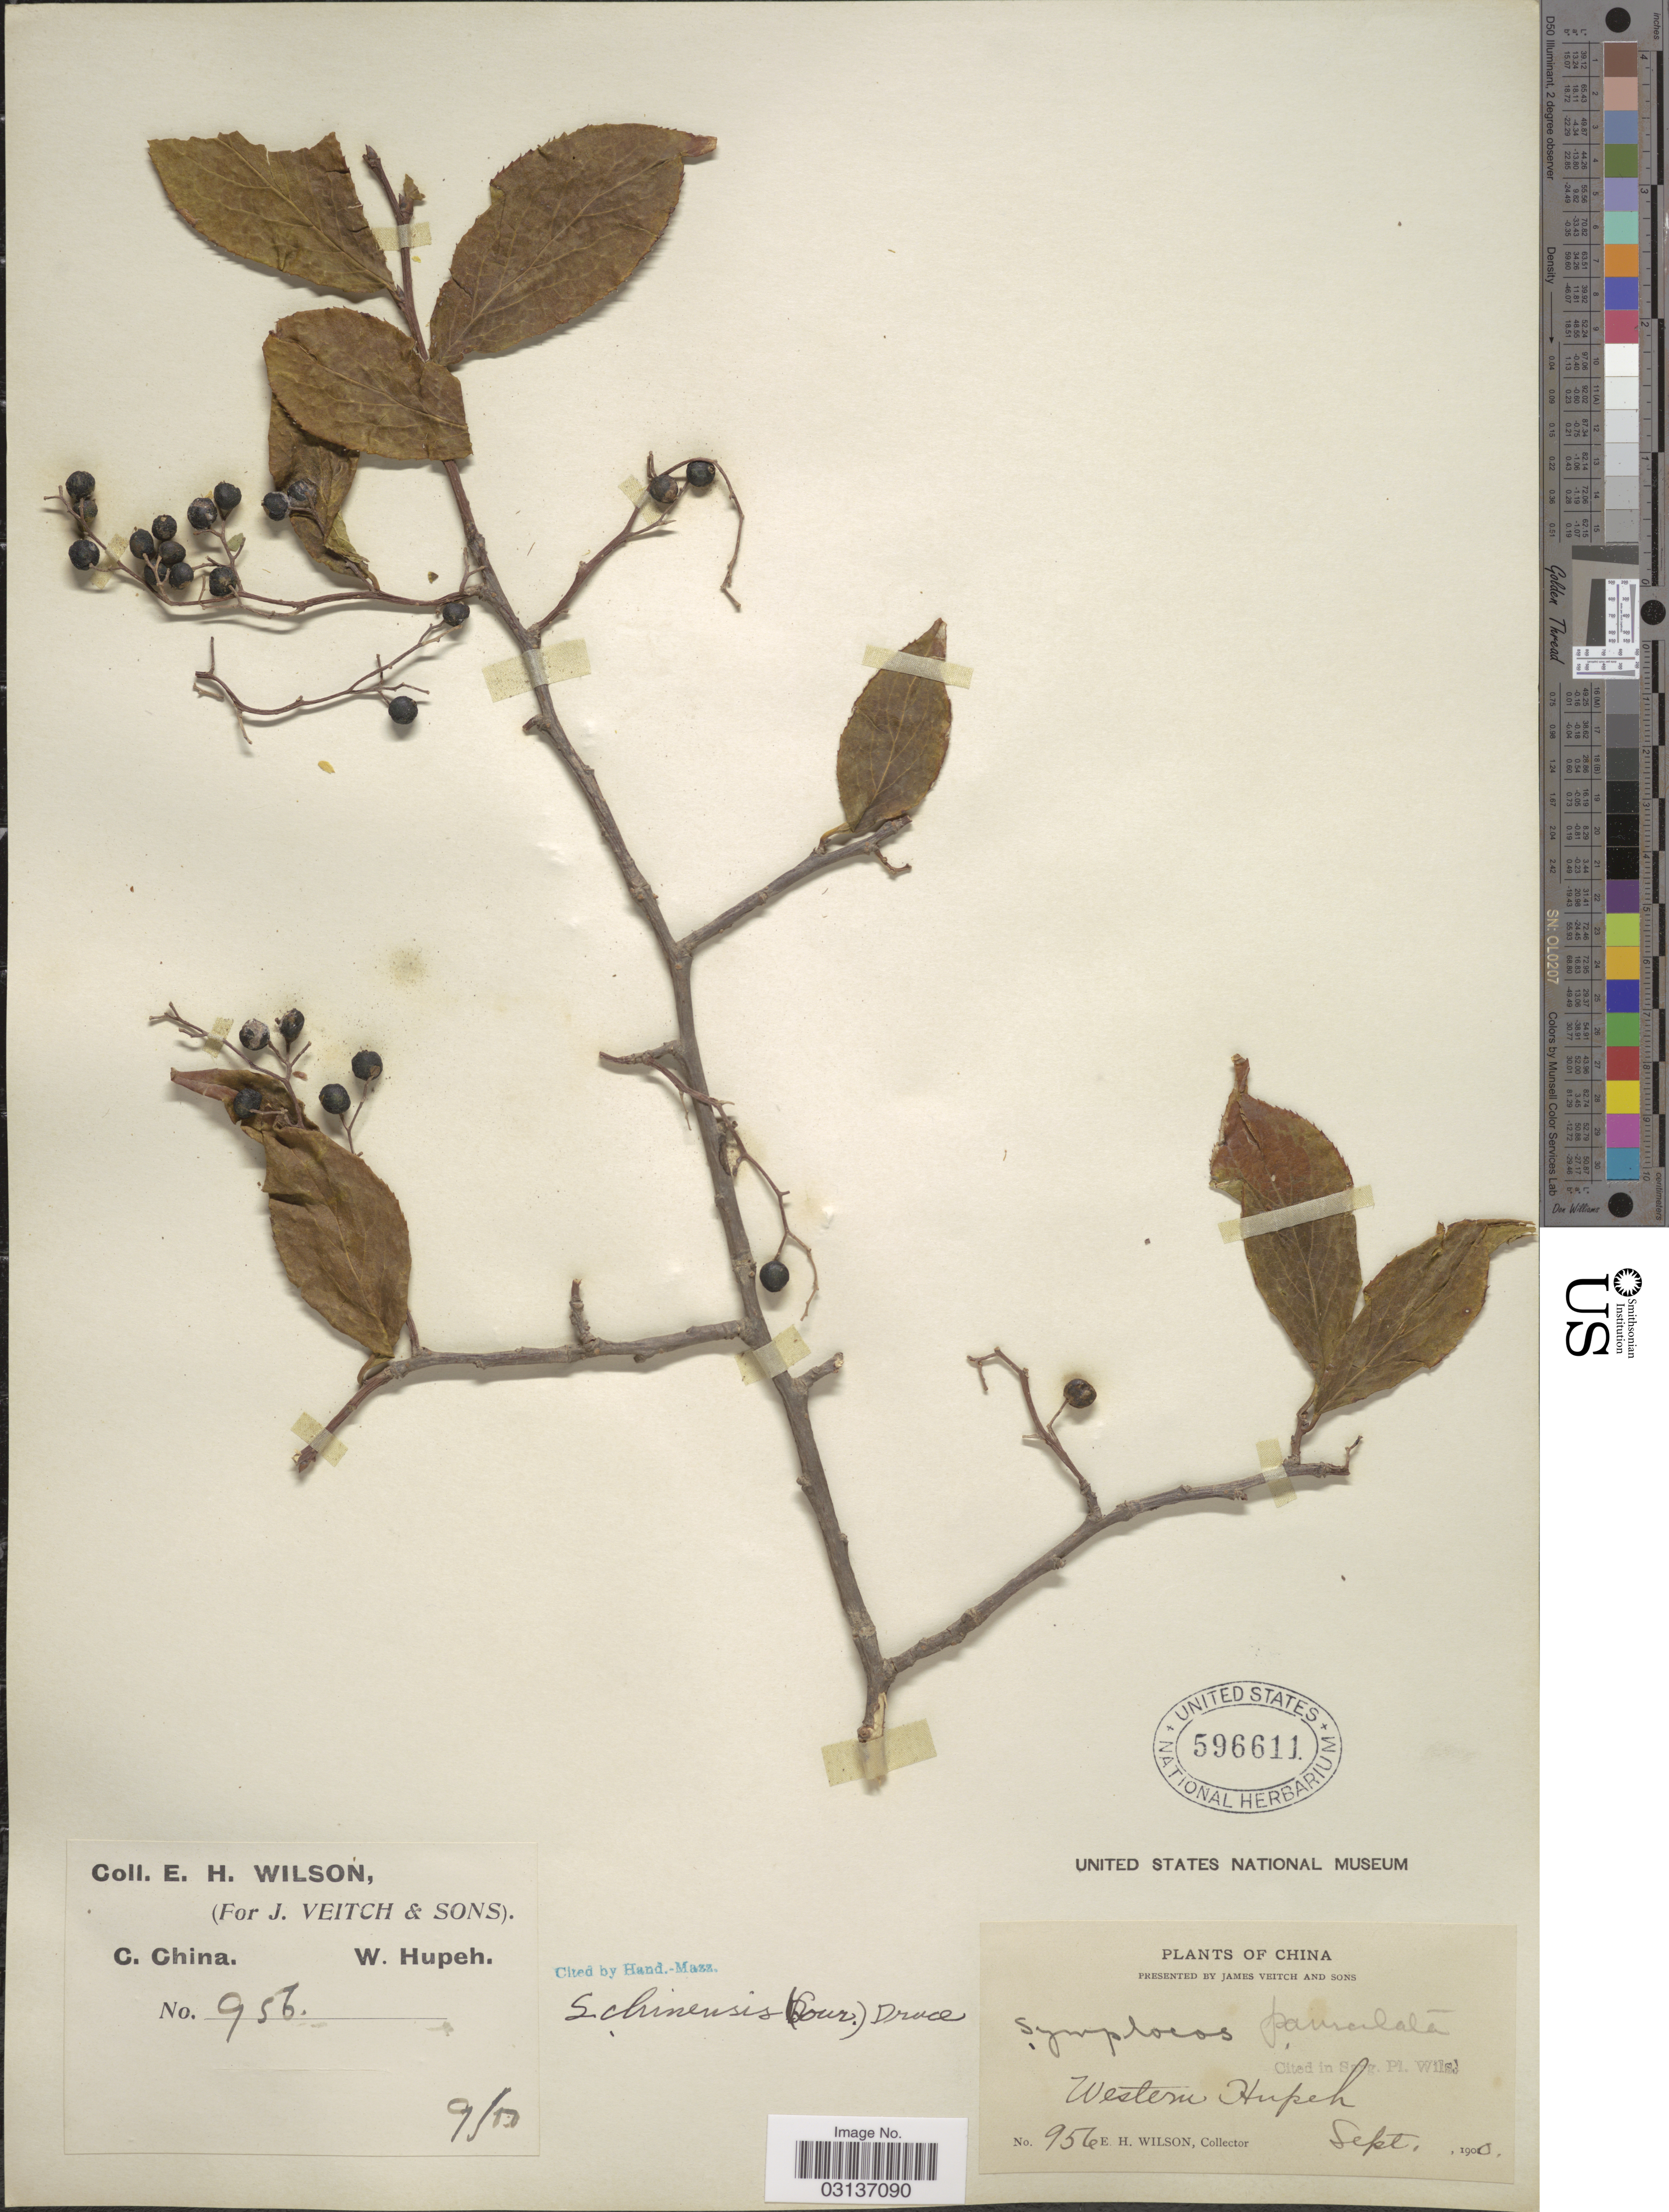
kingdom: Plantae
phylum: Tracheophyta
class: Magnoliopsida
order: Ericales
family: Symplocaceae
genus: Symplocos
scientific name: Symplocos paniculata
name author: Miq.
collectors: E. Wilson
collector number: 956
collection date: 1900-09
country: China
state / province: Hubei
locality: Western Hupeh. C. China.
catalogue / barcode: US 596611